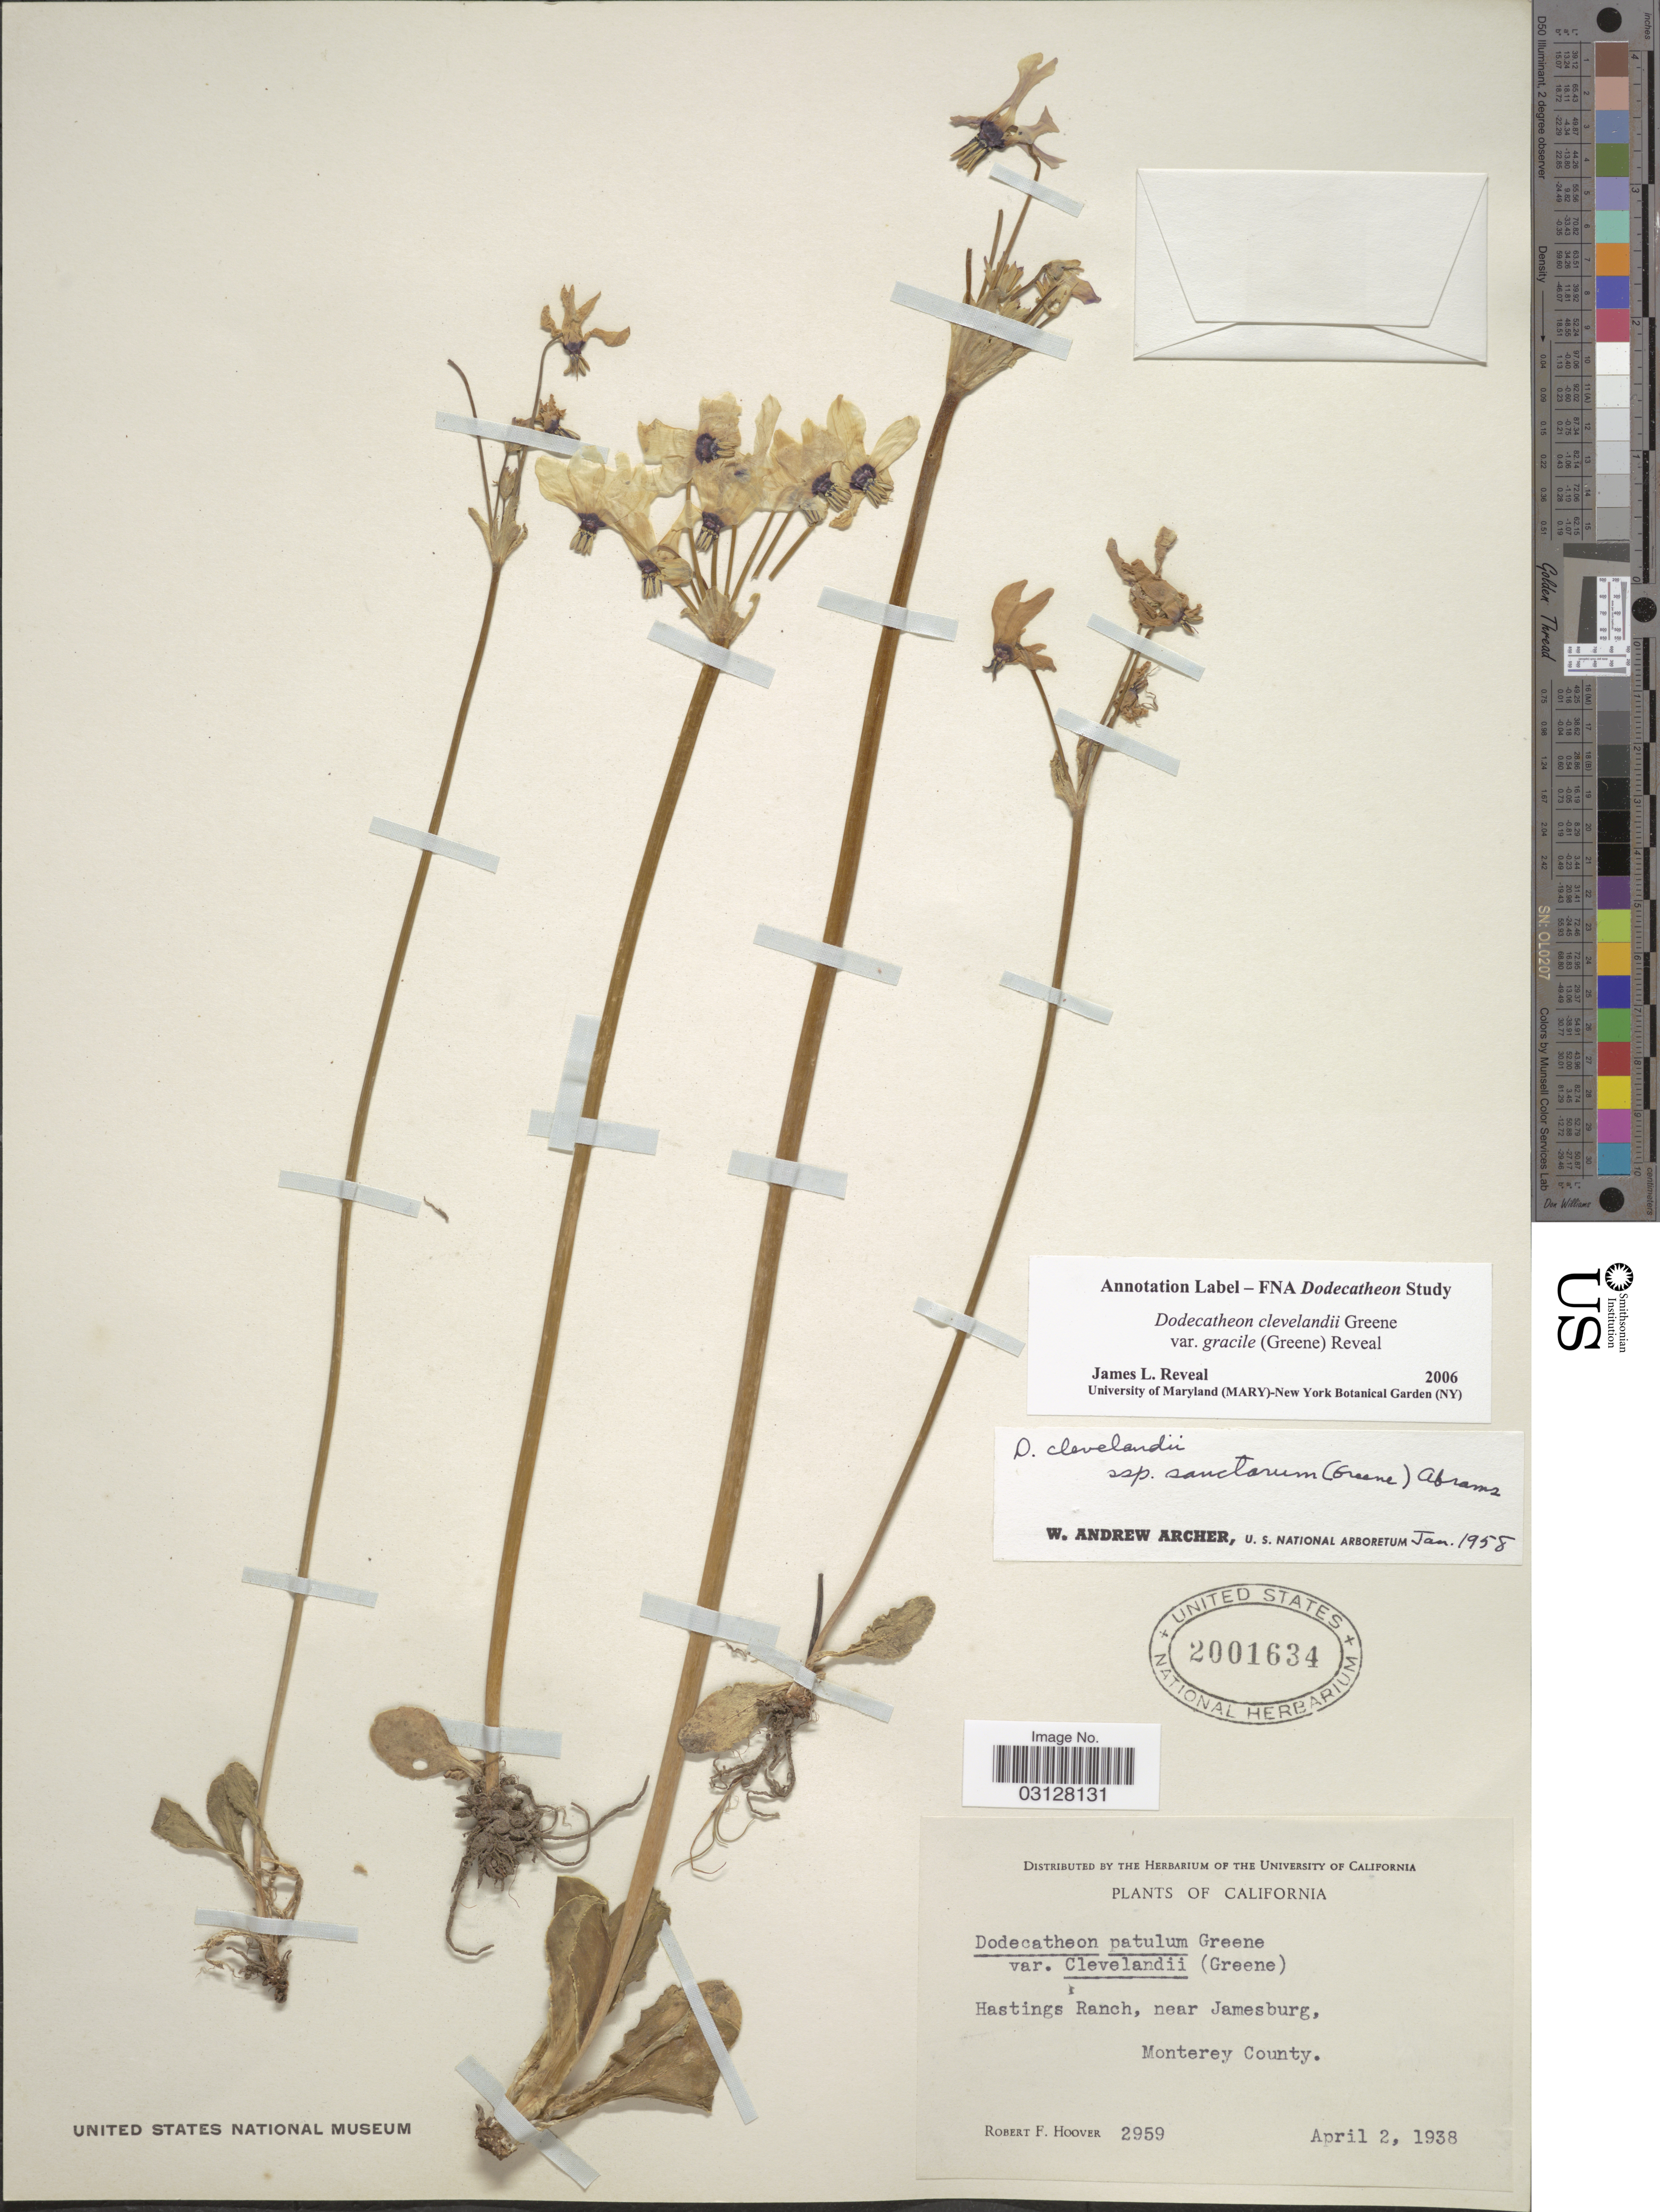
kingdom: Plantae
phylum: Tracheophyta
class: Magnoliopsida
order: Ericales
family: Primulaceae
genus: Dodecatheon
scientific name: Dodecatheon clevelandii var. gracile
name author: (Greene) Reveal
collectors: R. F. Hoover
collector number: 2959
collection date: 1938-04-02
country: United States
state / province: California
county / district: Monterey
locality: Hastings Ranch, near Jamesburg. Monterey County.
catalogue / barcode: US 2001634